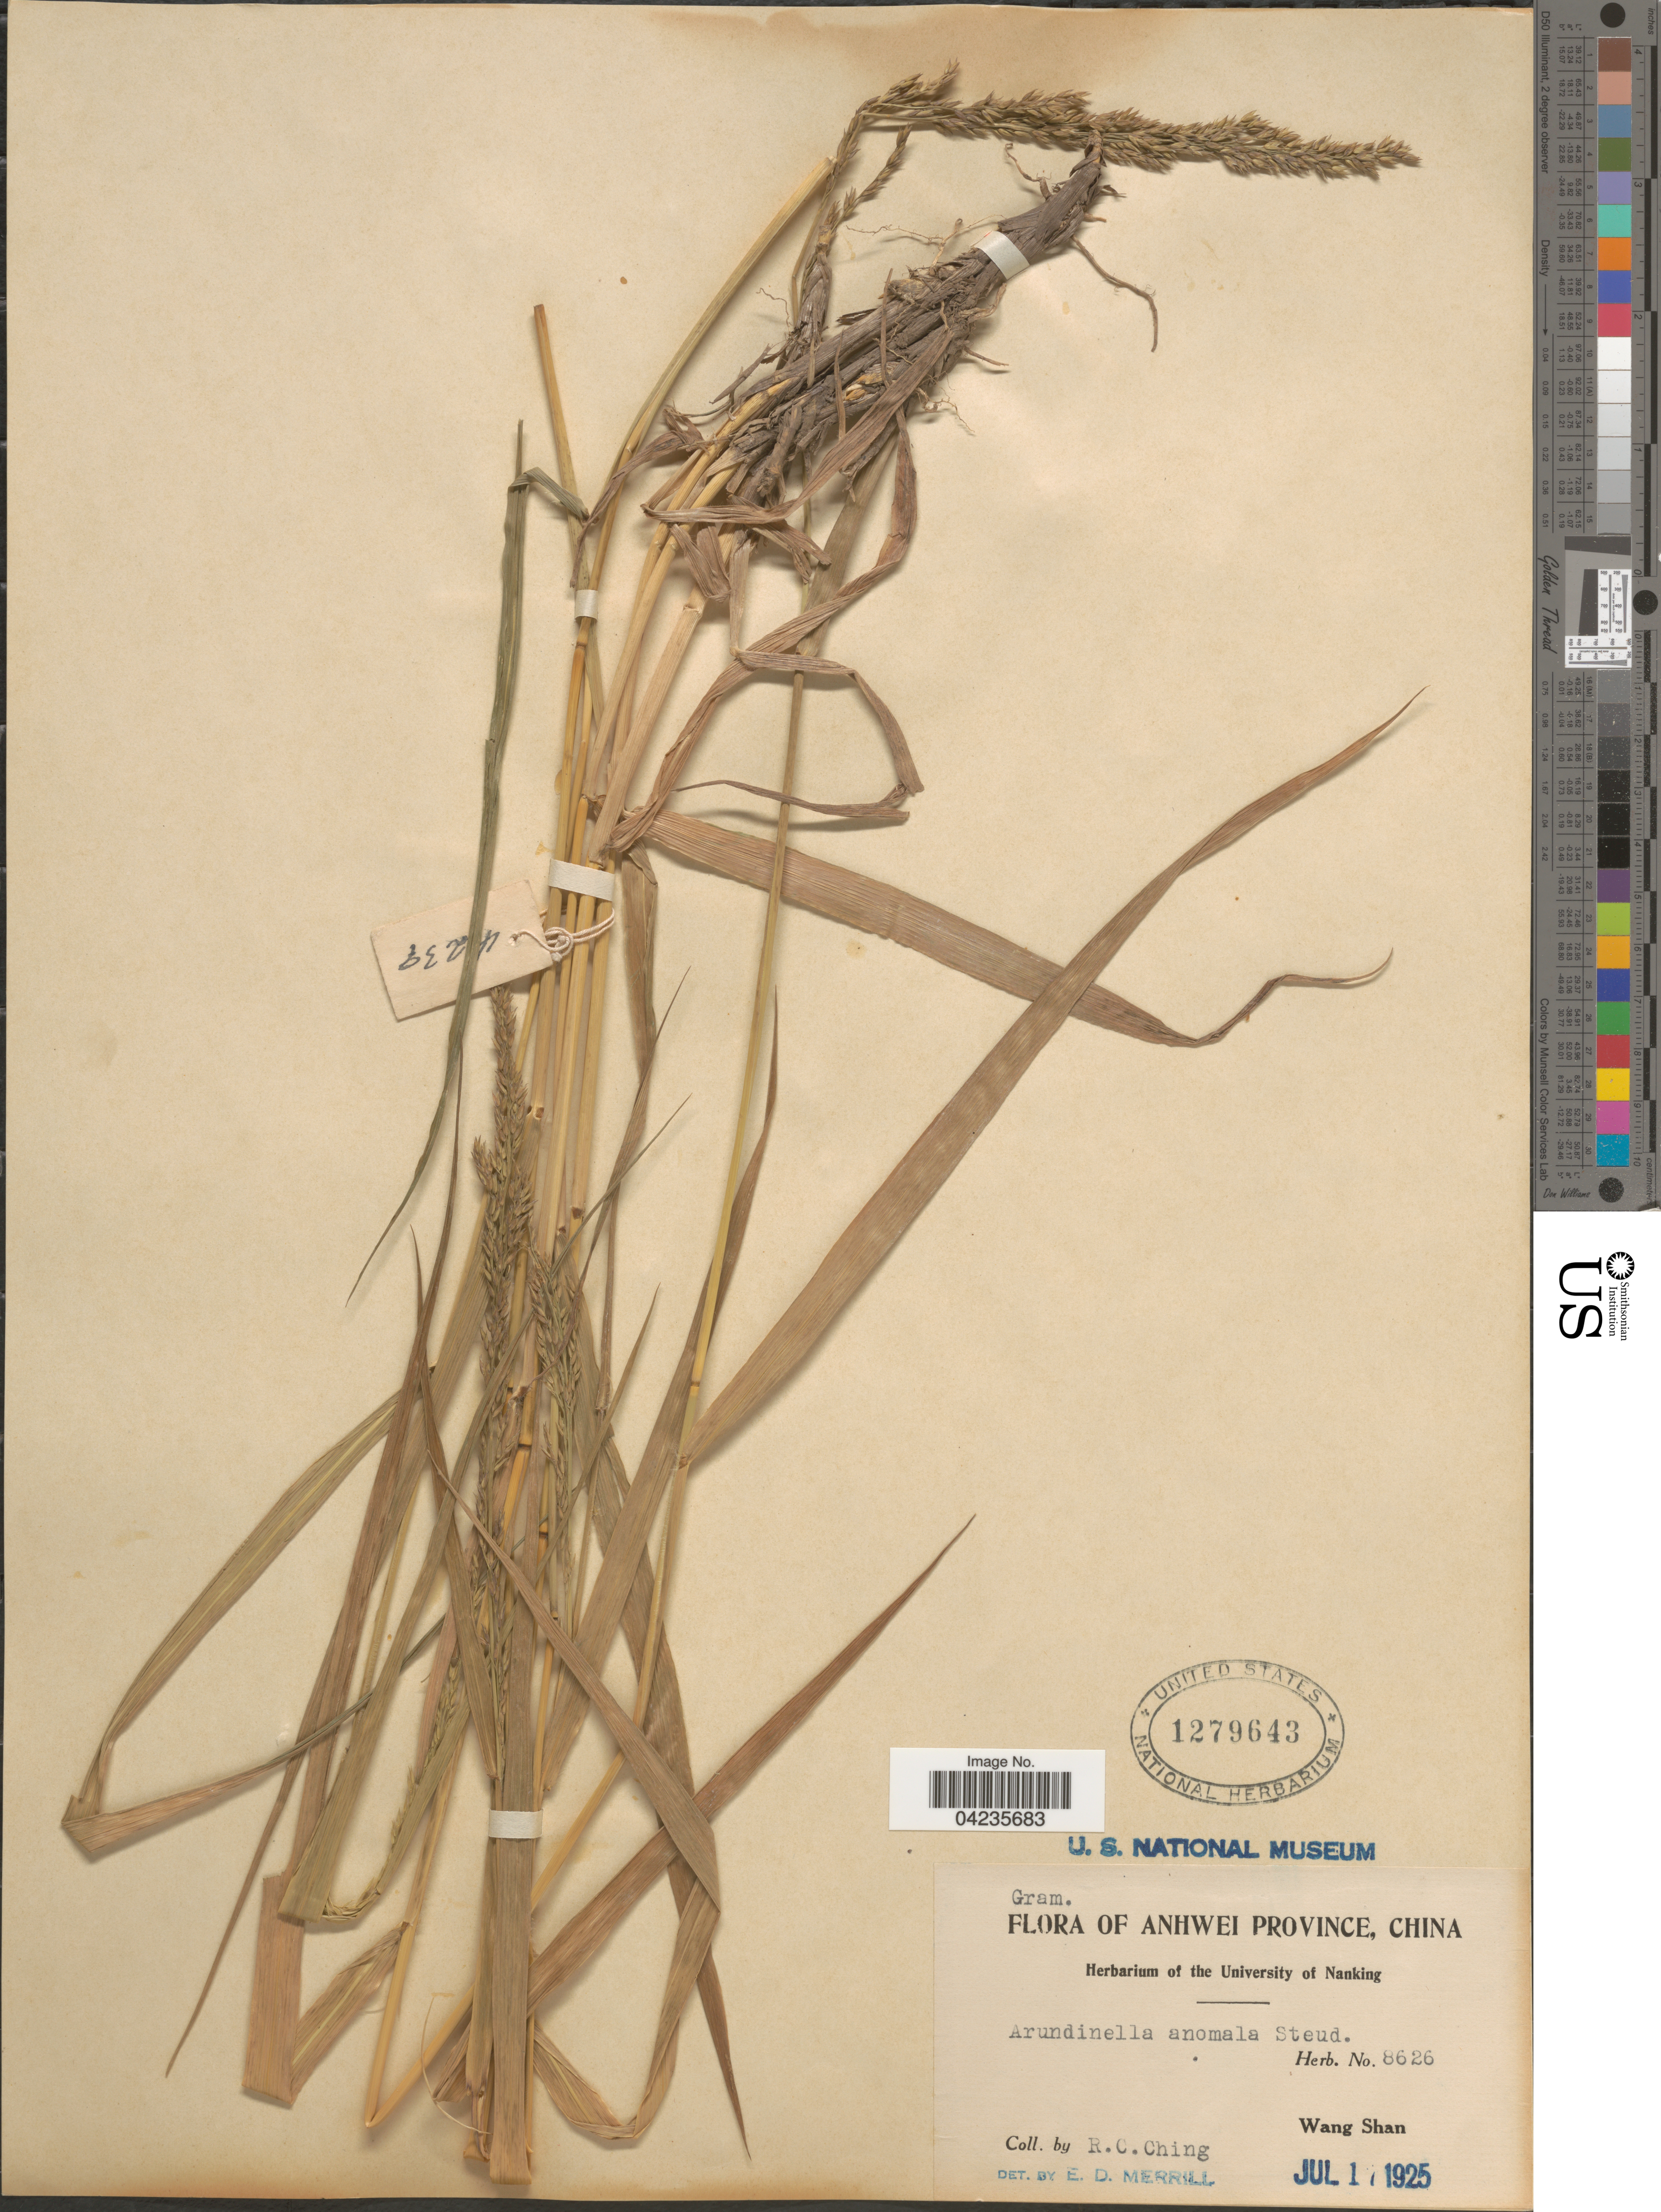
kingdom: Plantae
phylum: Tracheophyta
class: Liliopsida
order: Poales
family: Poaceae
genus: Arundinella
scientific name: Arundinella hirta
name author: (Thunb.) Tanaka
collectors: R. C. Ching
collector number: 8626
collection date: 1925-07-17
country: China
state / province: Anhui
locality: Anhwei Province. Wang Shan.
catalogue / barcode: US 1279643